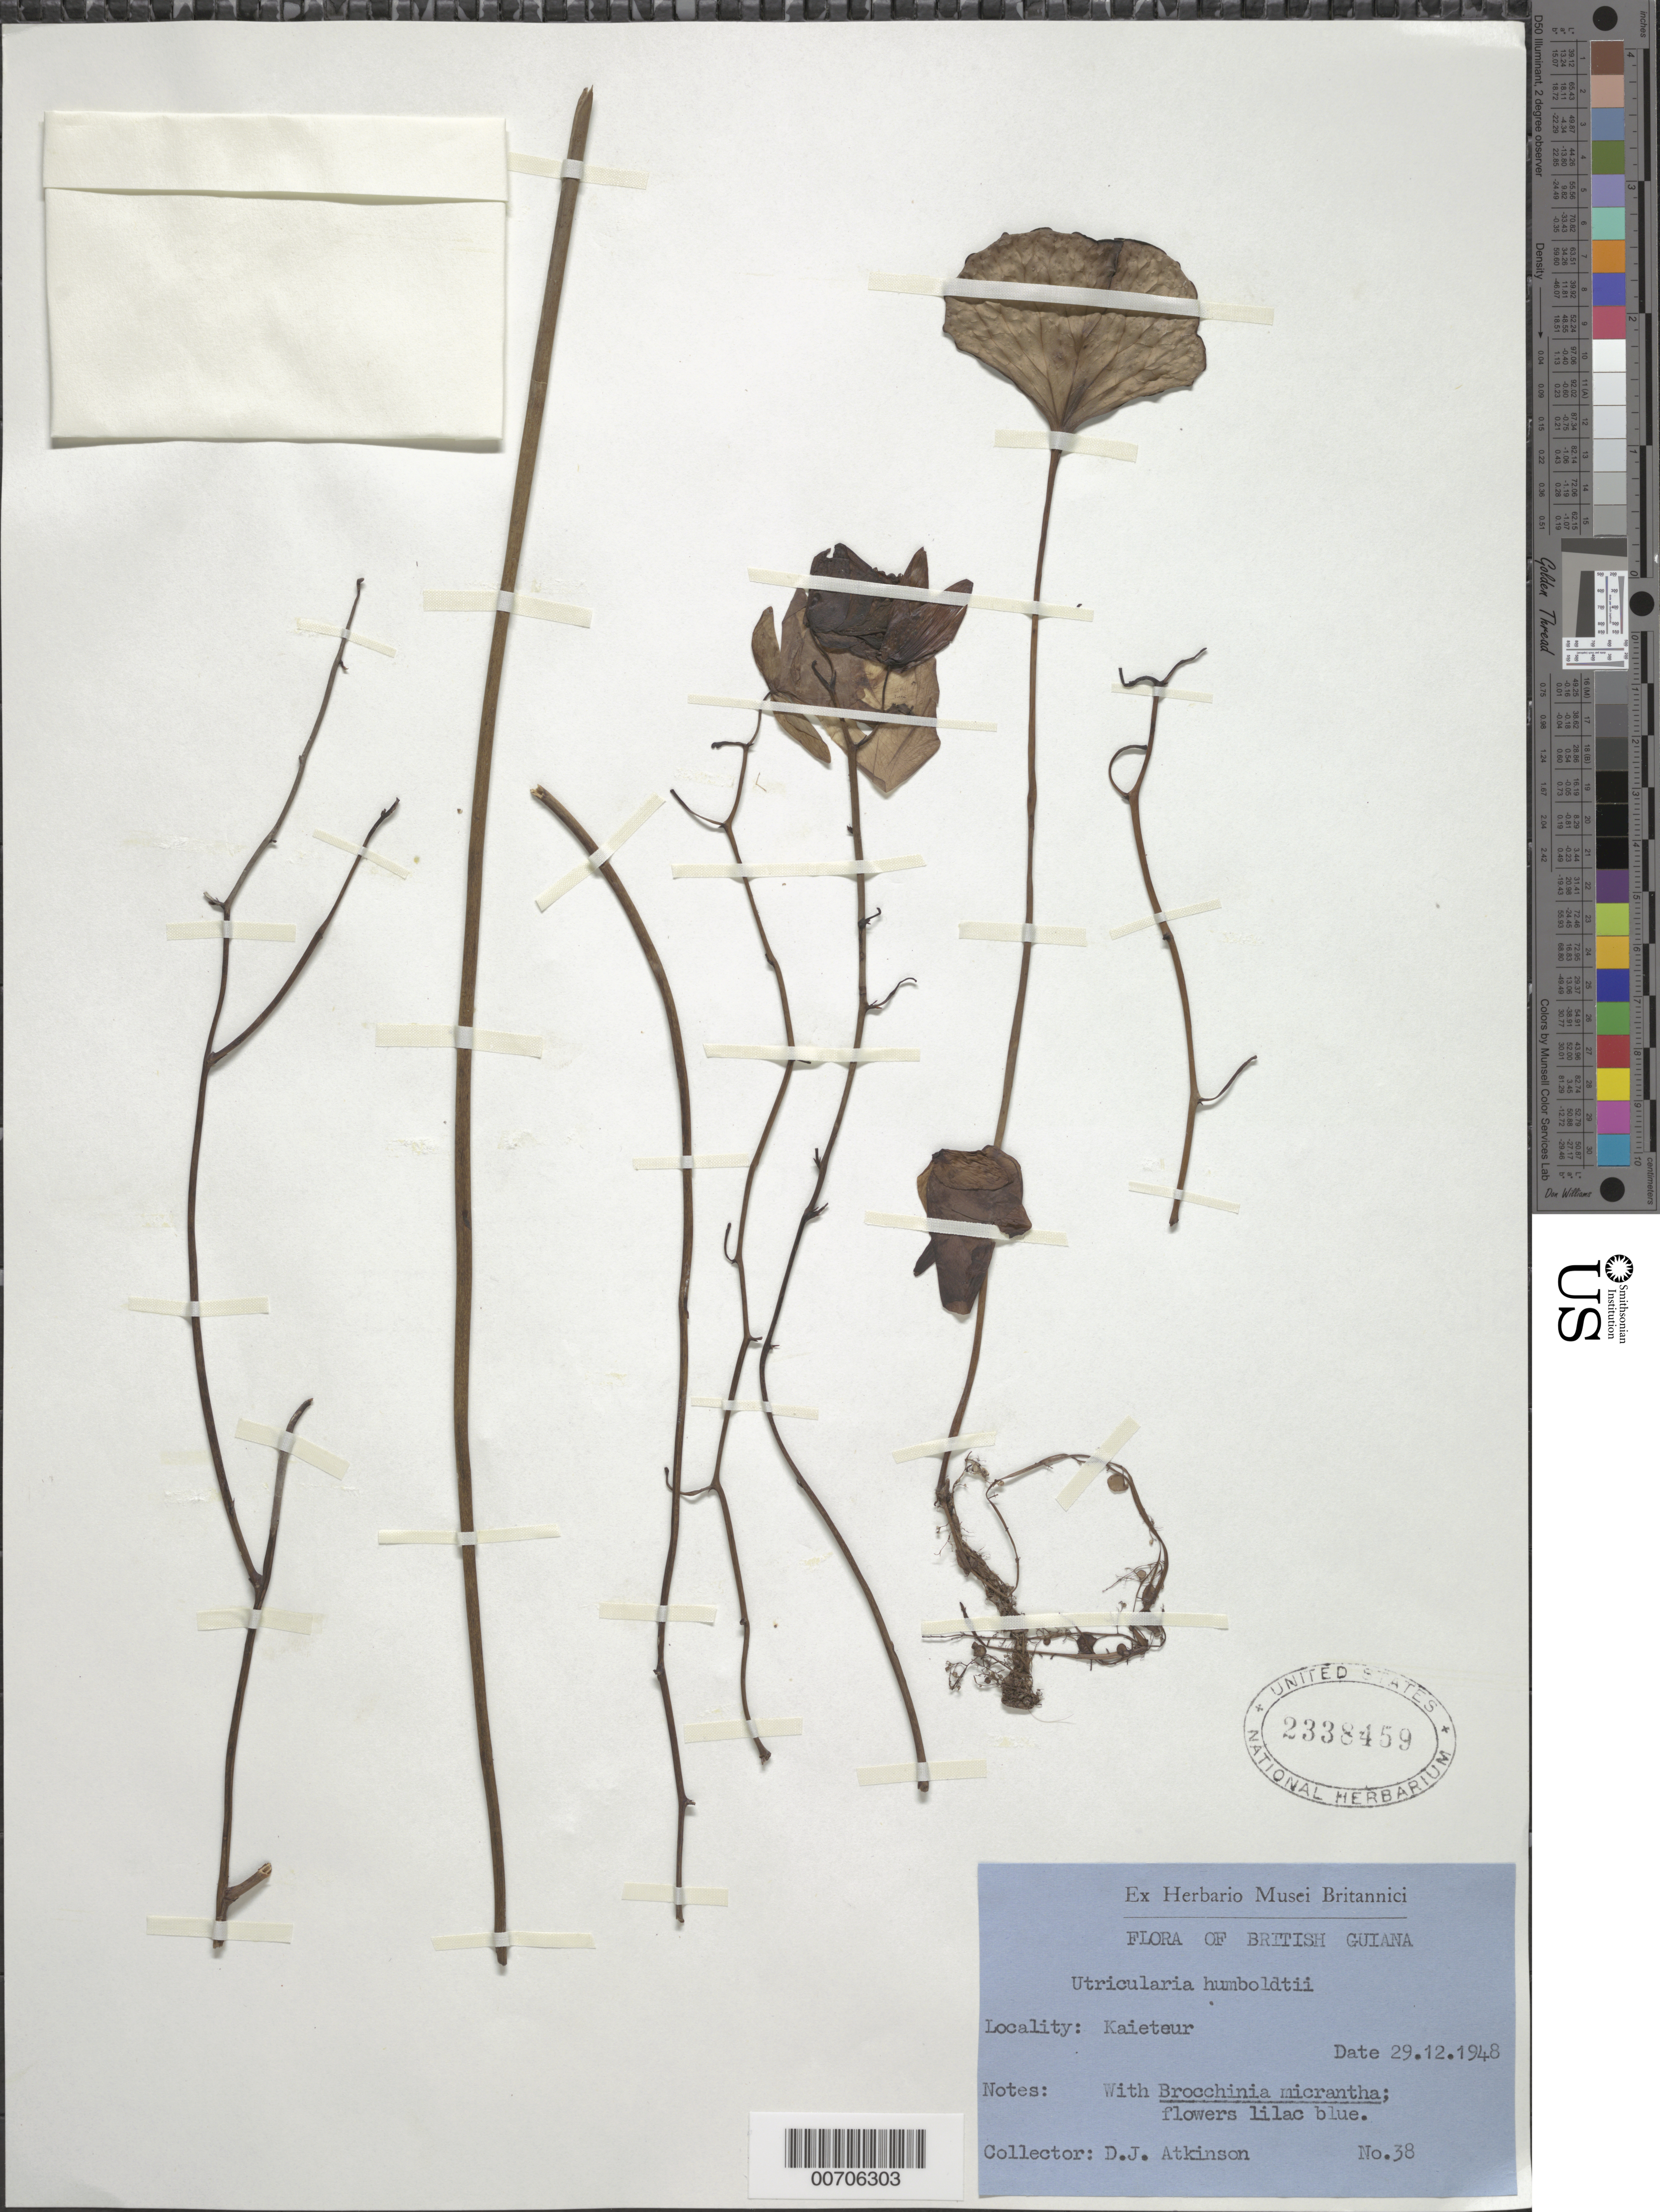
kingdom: Plantae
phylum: Tracheophyta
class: Magnoliopsida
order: Lamiales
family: Lentibulariaceae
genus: Utricularia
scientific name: Utricularia humboldtii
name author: R.H. Schomb.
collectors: D. Atkinson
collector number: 38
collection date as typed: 29-Dec-48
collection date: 1948-12-29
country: Guyana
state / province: Potaro-Siparuni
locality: Kaieteur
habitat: With Brocchinia micrantha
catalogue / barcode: US 2338459